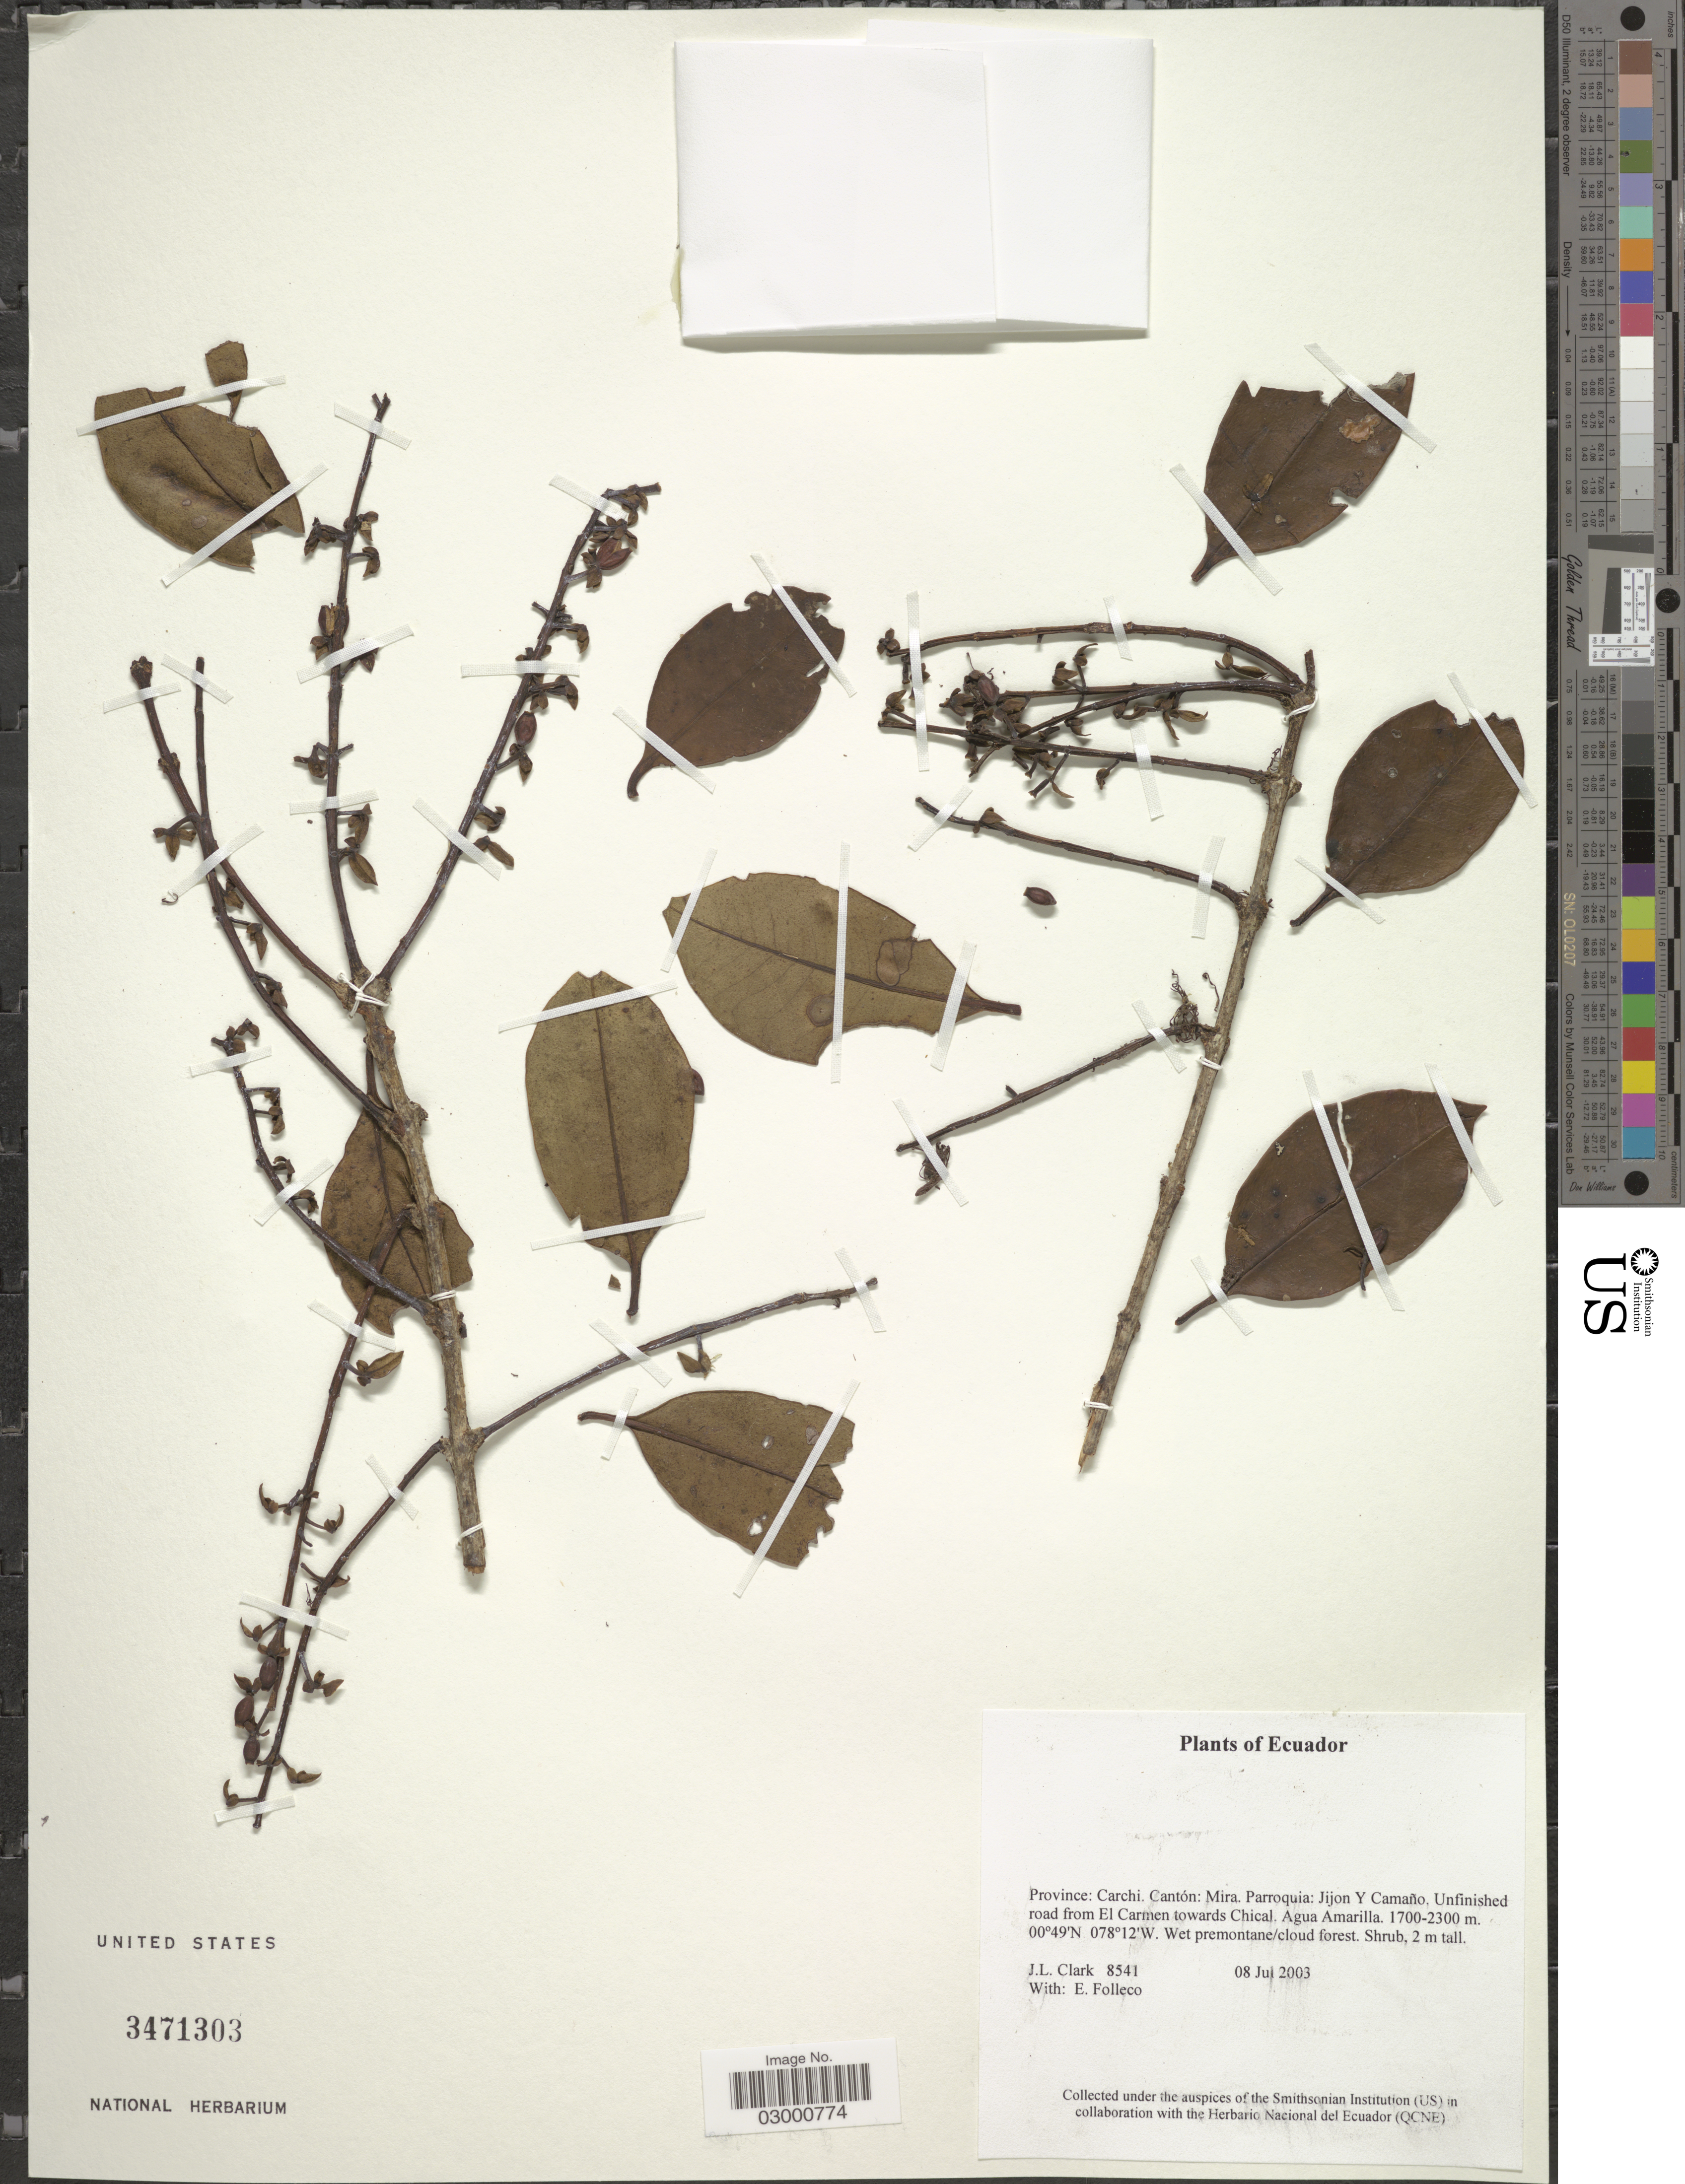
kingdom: Plantae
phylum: Tracheophyta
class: Magnoliopsida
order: Malpighiales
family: Calophyllaceae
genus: Marila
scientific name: Marila sp.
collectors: J. L. Clark & E. Folleco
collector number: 8541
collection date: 2003-07-08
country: Ecuador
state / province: Carchi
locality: Cantón: Mira. Parroquia: Jijon Y Camaño, Unfinished road from El Carmen towards Chical. Agua Amarilla.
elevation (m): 1700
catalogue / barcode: US 3471303